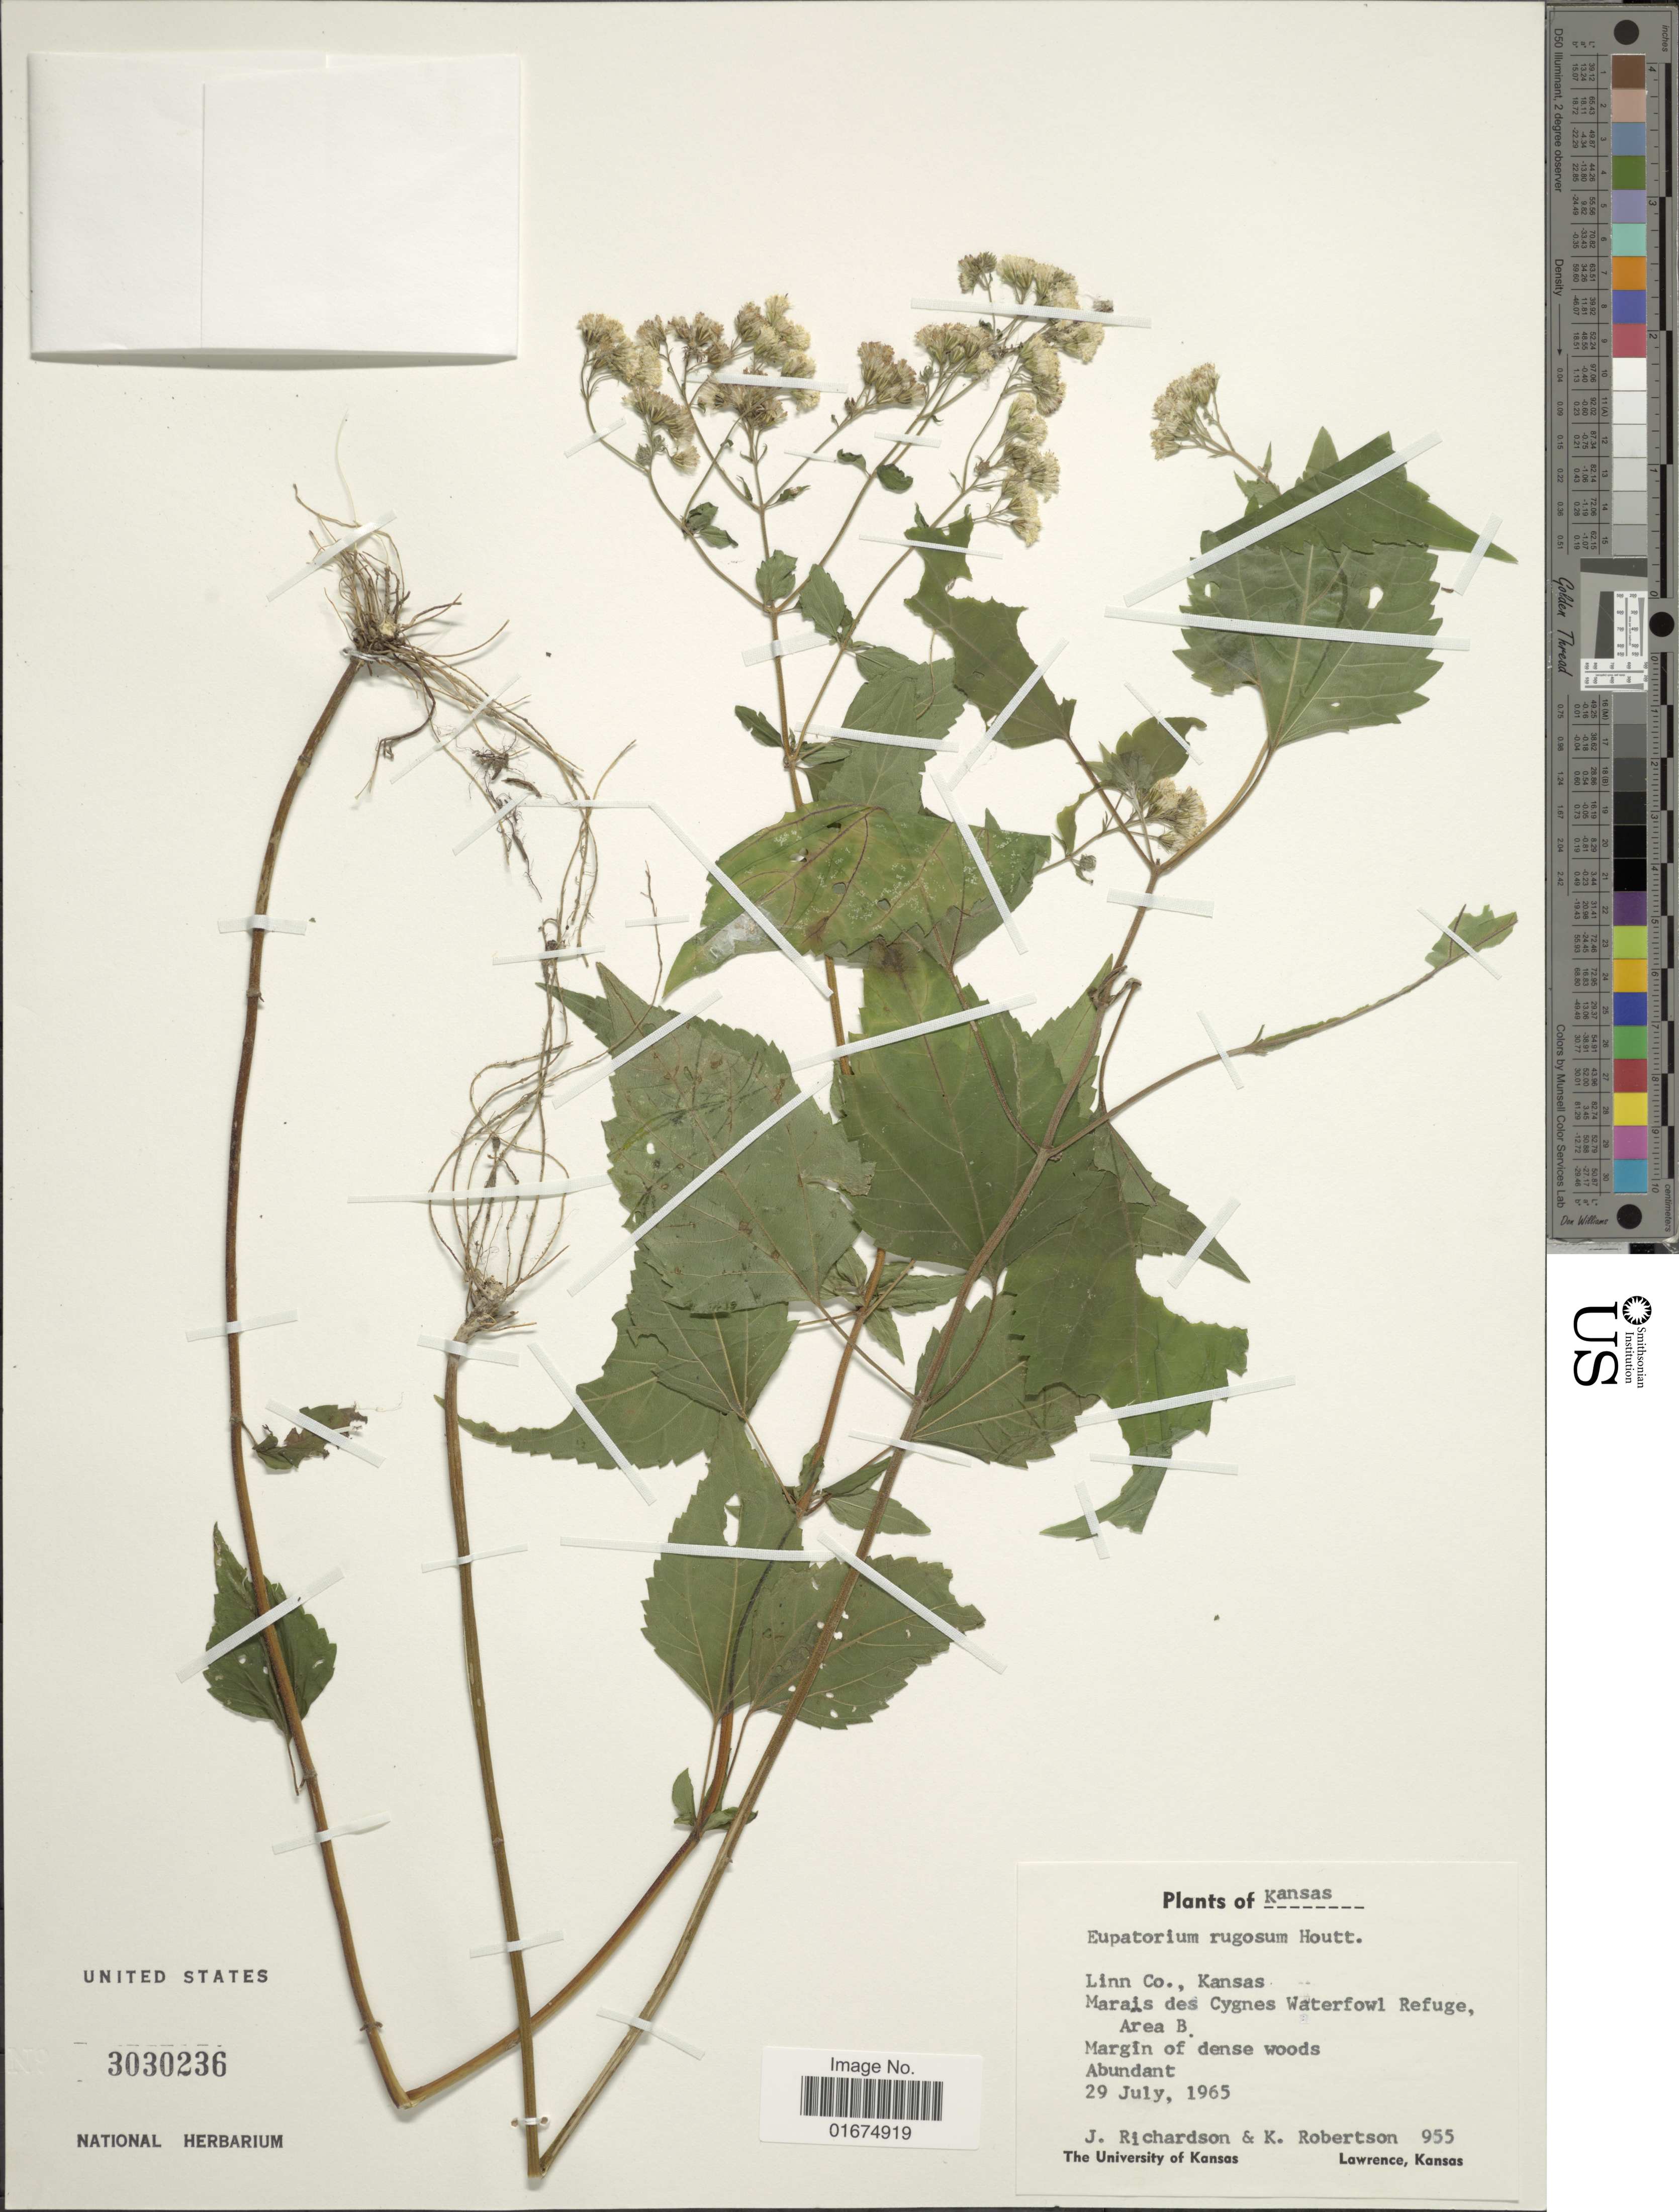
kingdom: Plantae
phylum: Tracheophyta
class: Magnoliopsida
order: Asterales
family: Asteraceae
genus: Ageratina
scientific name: Ageratina altissima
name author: (L.) R.M. King & H. Rob.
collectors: J. Richardson & K. Robertson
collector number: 955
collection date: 1965-07-29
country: United States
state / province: Kansas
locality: Linn Co. Marais des Cygnes Waterfowi Refuge, Area B. Margin of dense woods, Abundant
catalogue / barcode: US 3030236